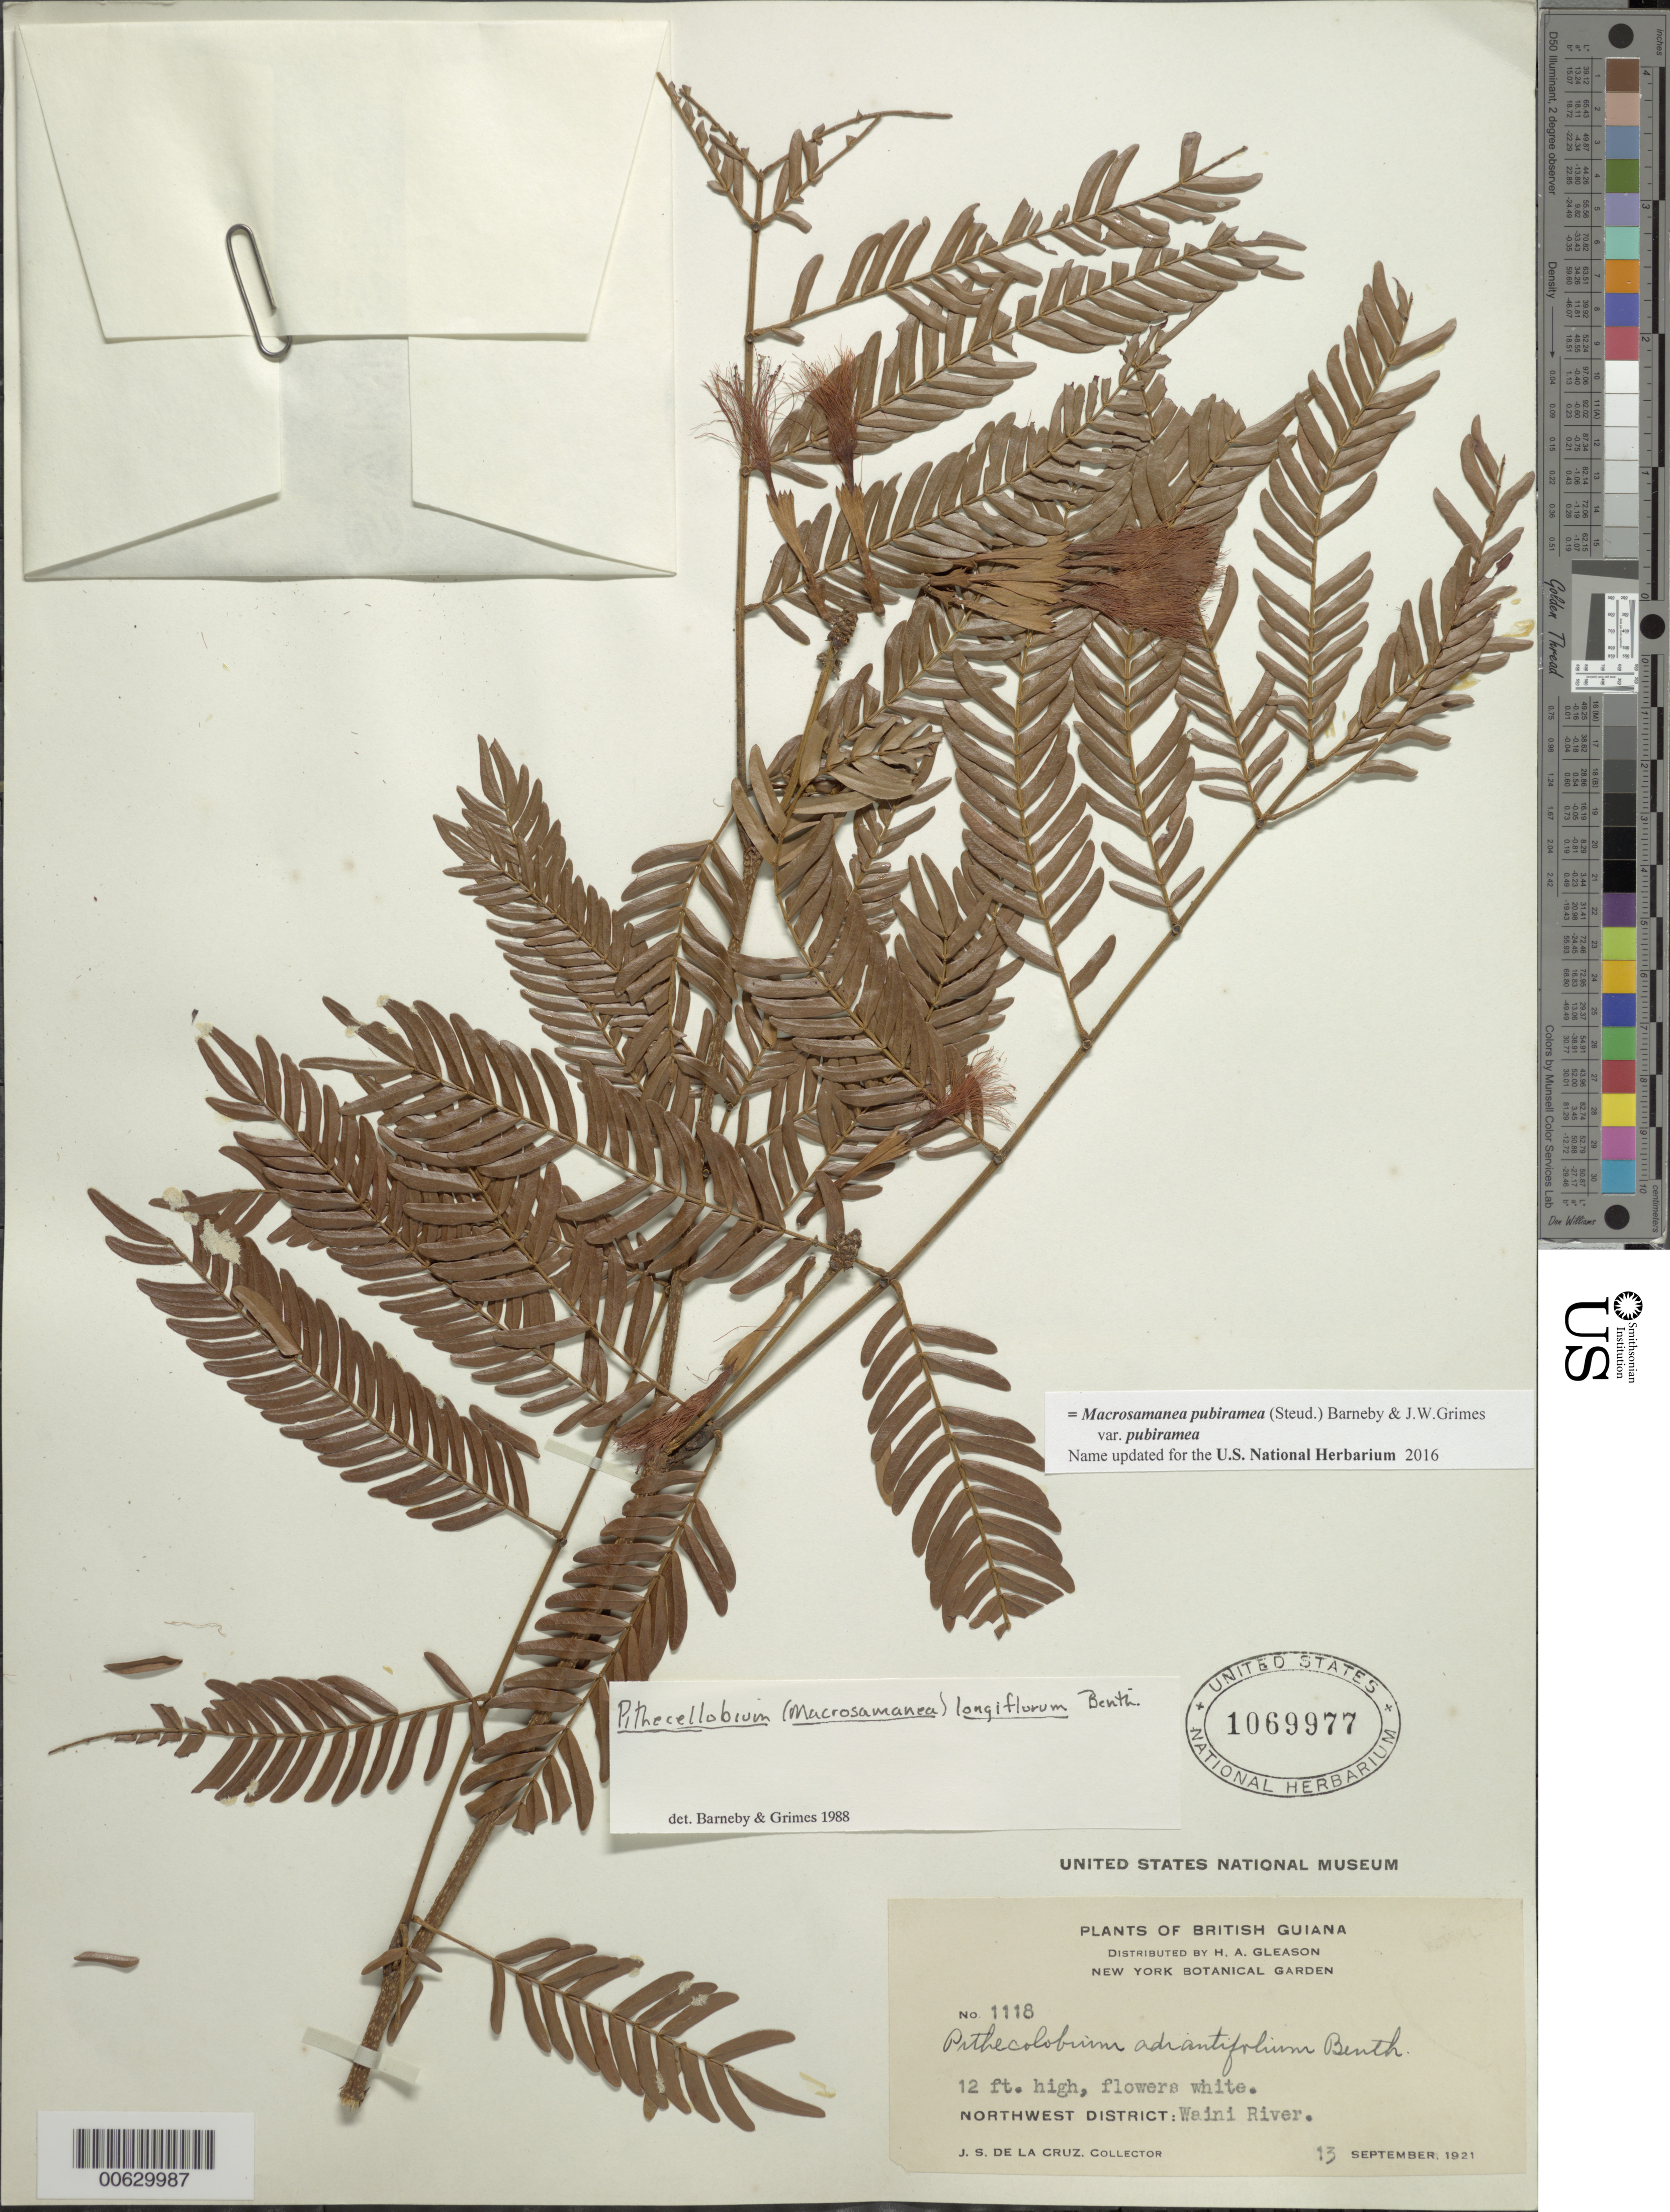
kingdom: Plantae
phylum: Tracheophyta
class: Magnoliopsida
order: Fabales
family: Fabaceae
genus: Macrosamanea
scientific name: Macrosamanea pubiramea var. pubiramea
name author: (Steud.) Barneby & J.W. Grimes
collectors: J. S. de la Cruz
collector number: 1118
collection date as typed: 13-Sep-21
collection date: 1921-09-13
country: Guyana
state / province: Barima-Waini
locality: Waini R., NW District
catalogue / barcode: US 1069977